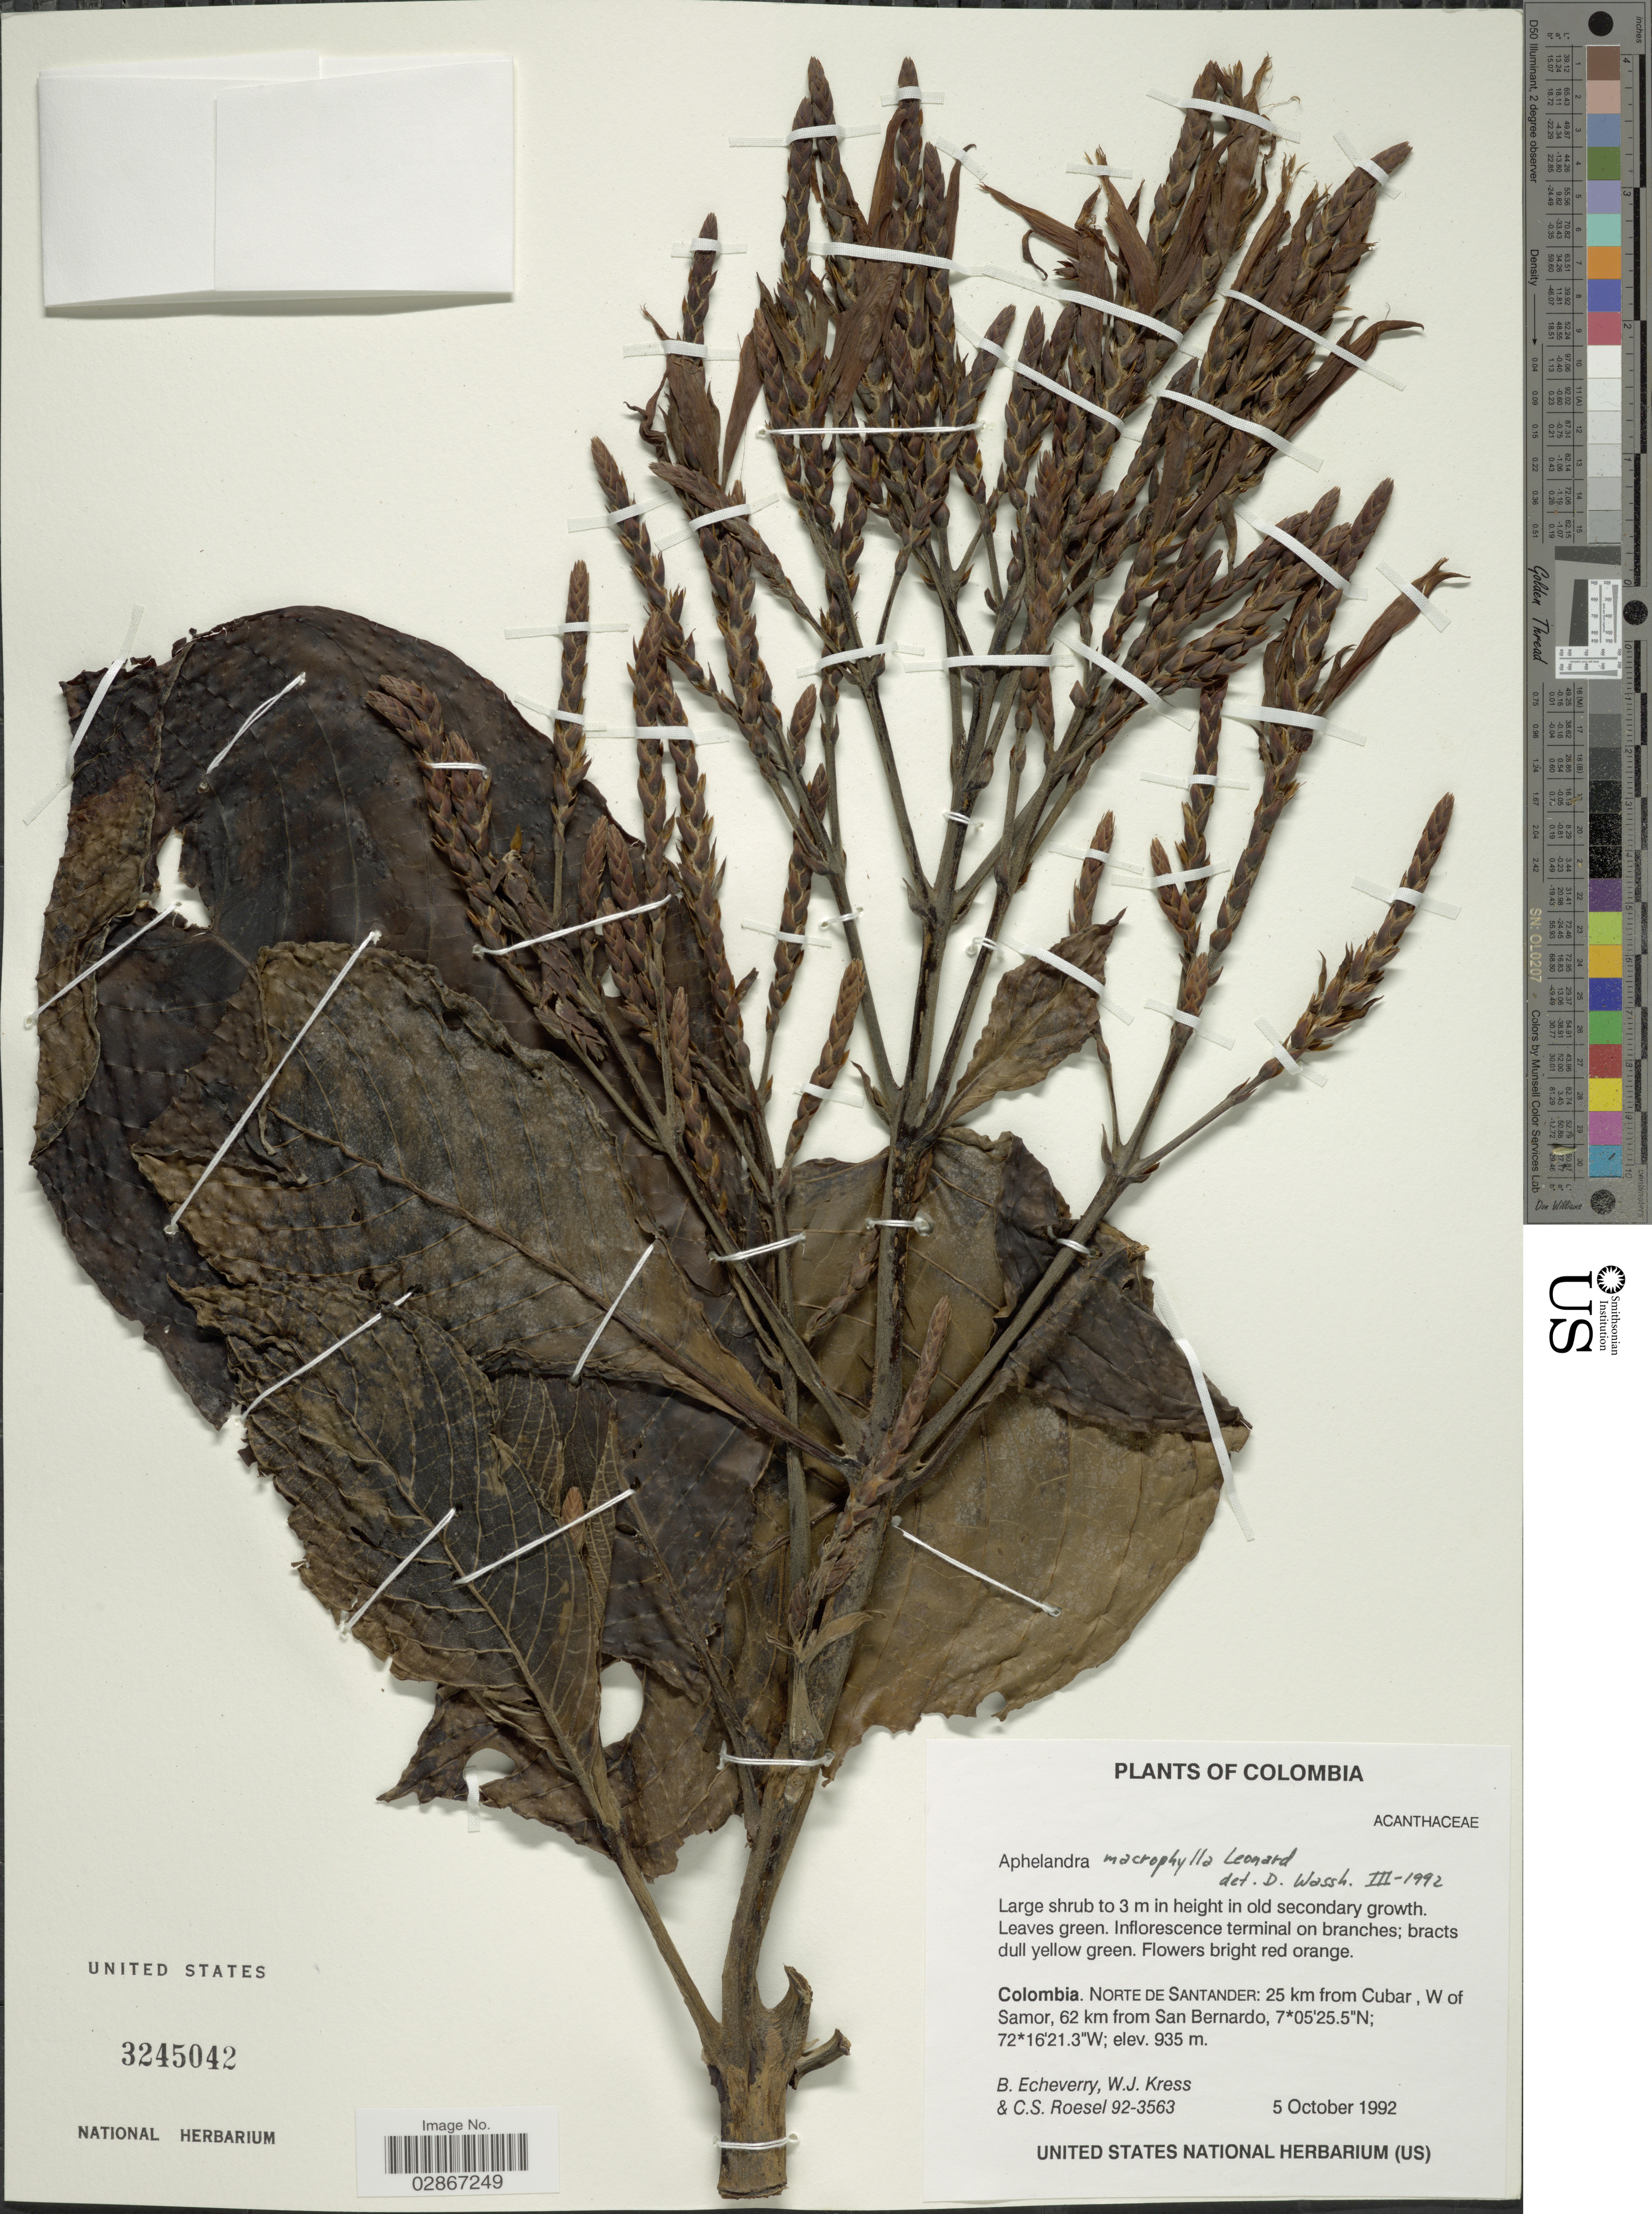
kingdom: Plantae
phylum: Tracheophyta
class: Magnoliopsida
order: Lamiales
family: Acanthaceae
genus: Aphelandra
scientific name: Aphelandra macrophylla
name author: Leonard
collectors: B. Echeverry, W. J. Kress & C. S. Roesel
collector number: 92-3563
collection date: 1992-10-05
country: Colombia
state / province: Norte de Santander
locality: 25 km from Cubar, W of Samor, 62 km from San Bernardo.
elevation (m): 935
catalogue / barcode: US 3245042